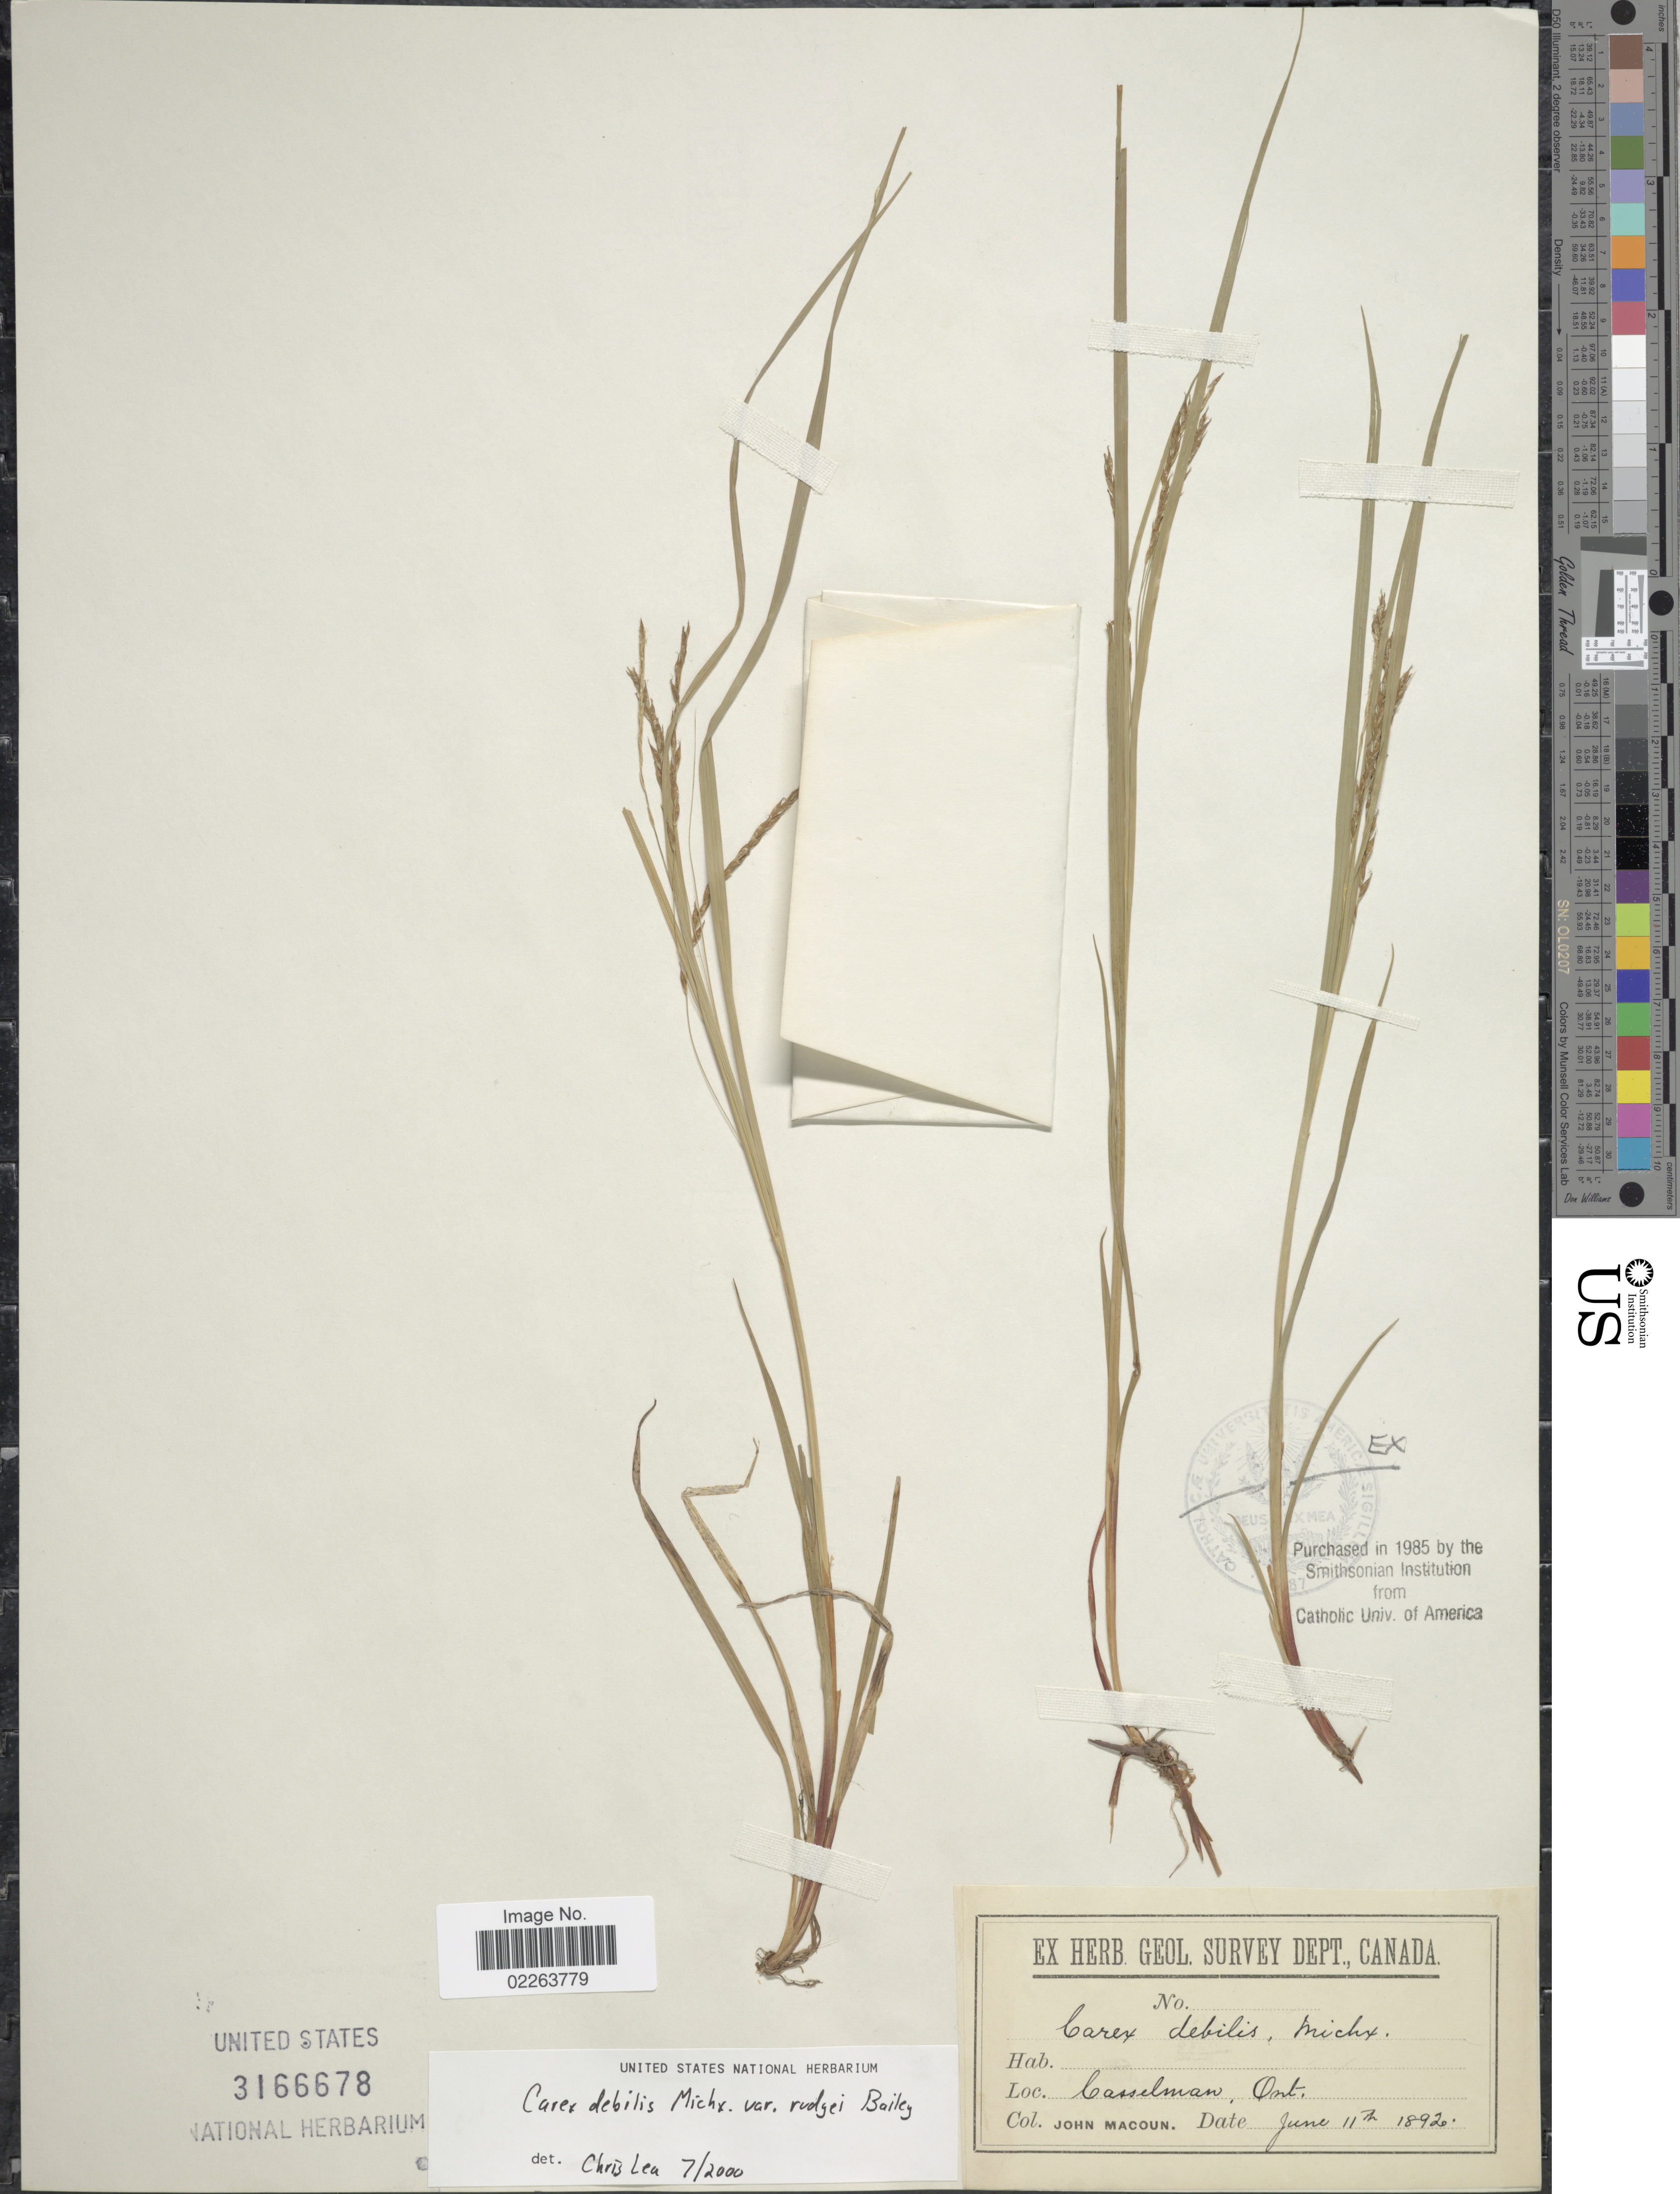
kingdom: Plantae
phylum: Tracheophyta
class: Liliopsida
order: Poales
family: Cyperaceae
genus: Carex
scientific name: Carex flexuosa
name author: Muhl. ex Willd.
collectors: J. Macoun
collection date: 1892-06-11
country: Canada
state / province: Ontario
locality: Casselman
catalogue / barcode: US 3166678